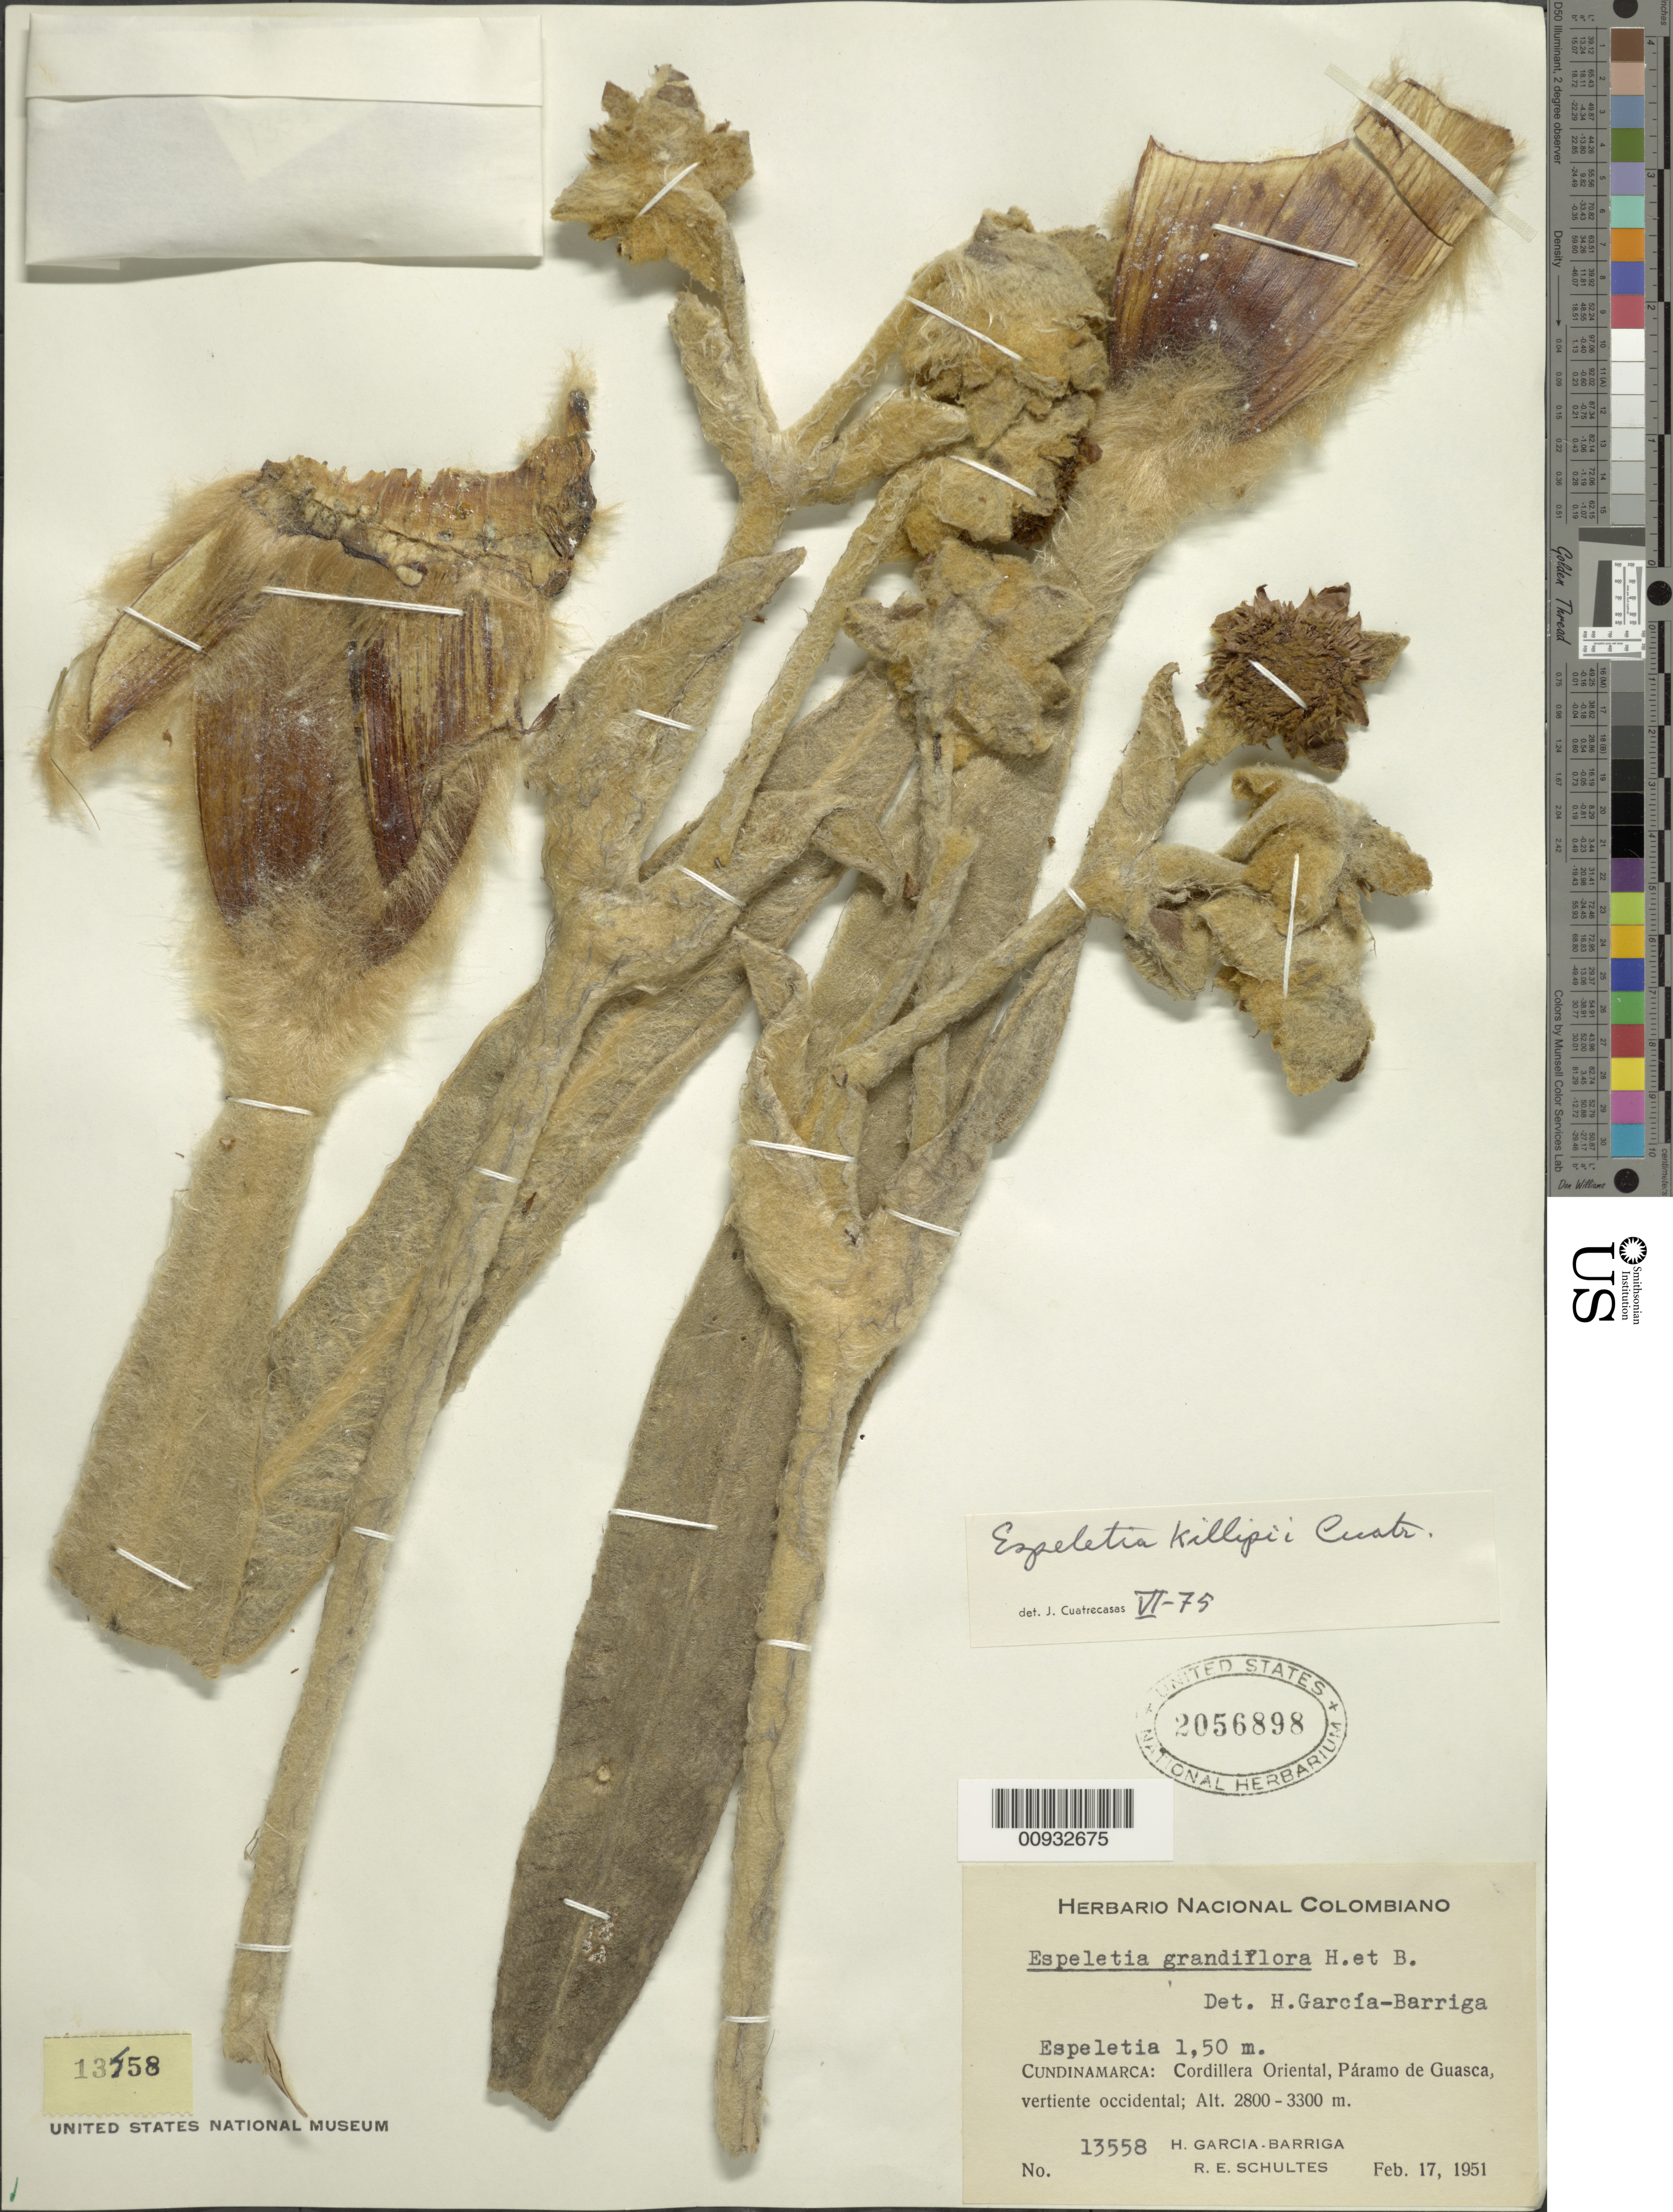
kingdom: Plantae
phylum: Tracheophyta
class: Magnoliopsida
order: Asterales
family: Asteraceae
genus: Espeletia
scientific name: Espeletia killipii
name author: Cuatrec.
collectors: H. García Barriga & R. E. Schultes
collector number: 13558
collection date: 1951-02-17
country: Colombia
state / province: Cundinamarca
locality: Paramo de Guasca, vertiente occidental. Cordillera Oriental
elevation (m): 2800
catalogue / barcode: US 2056898